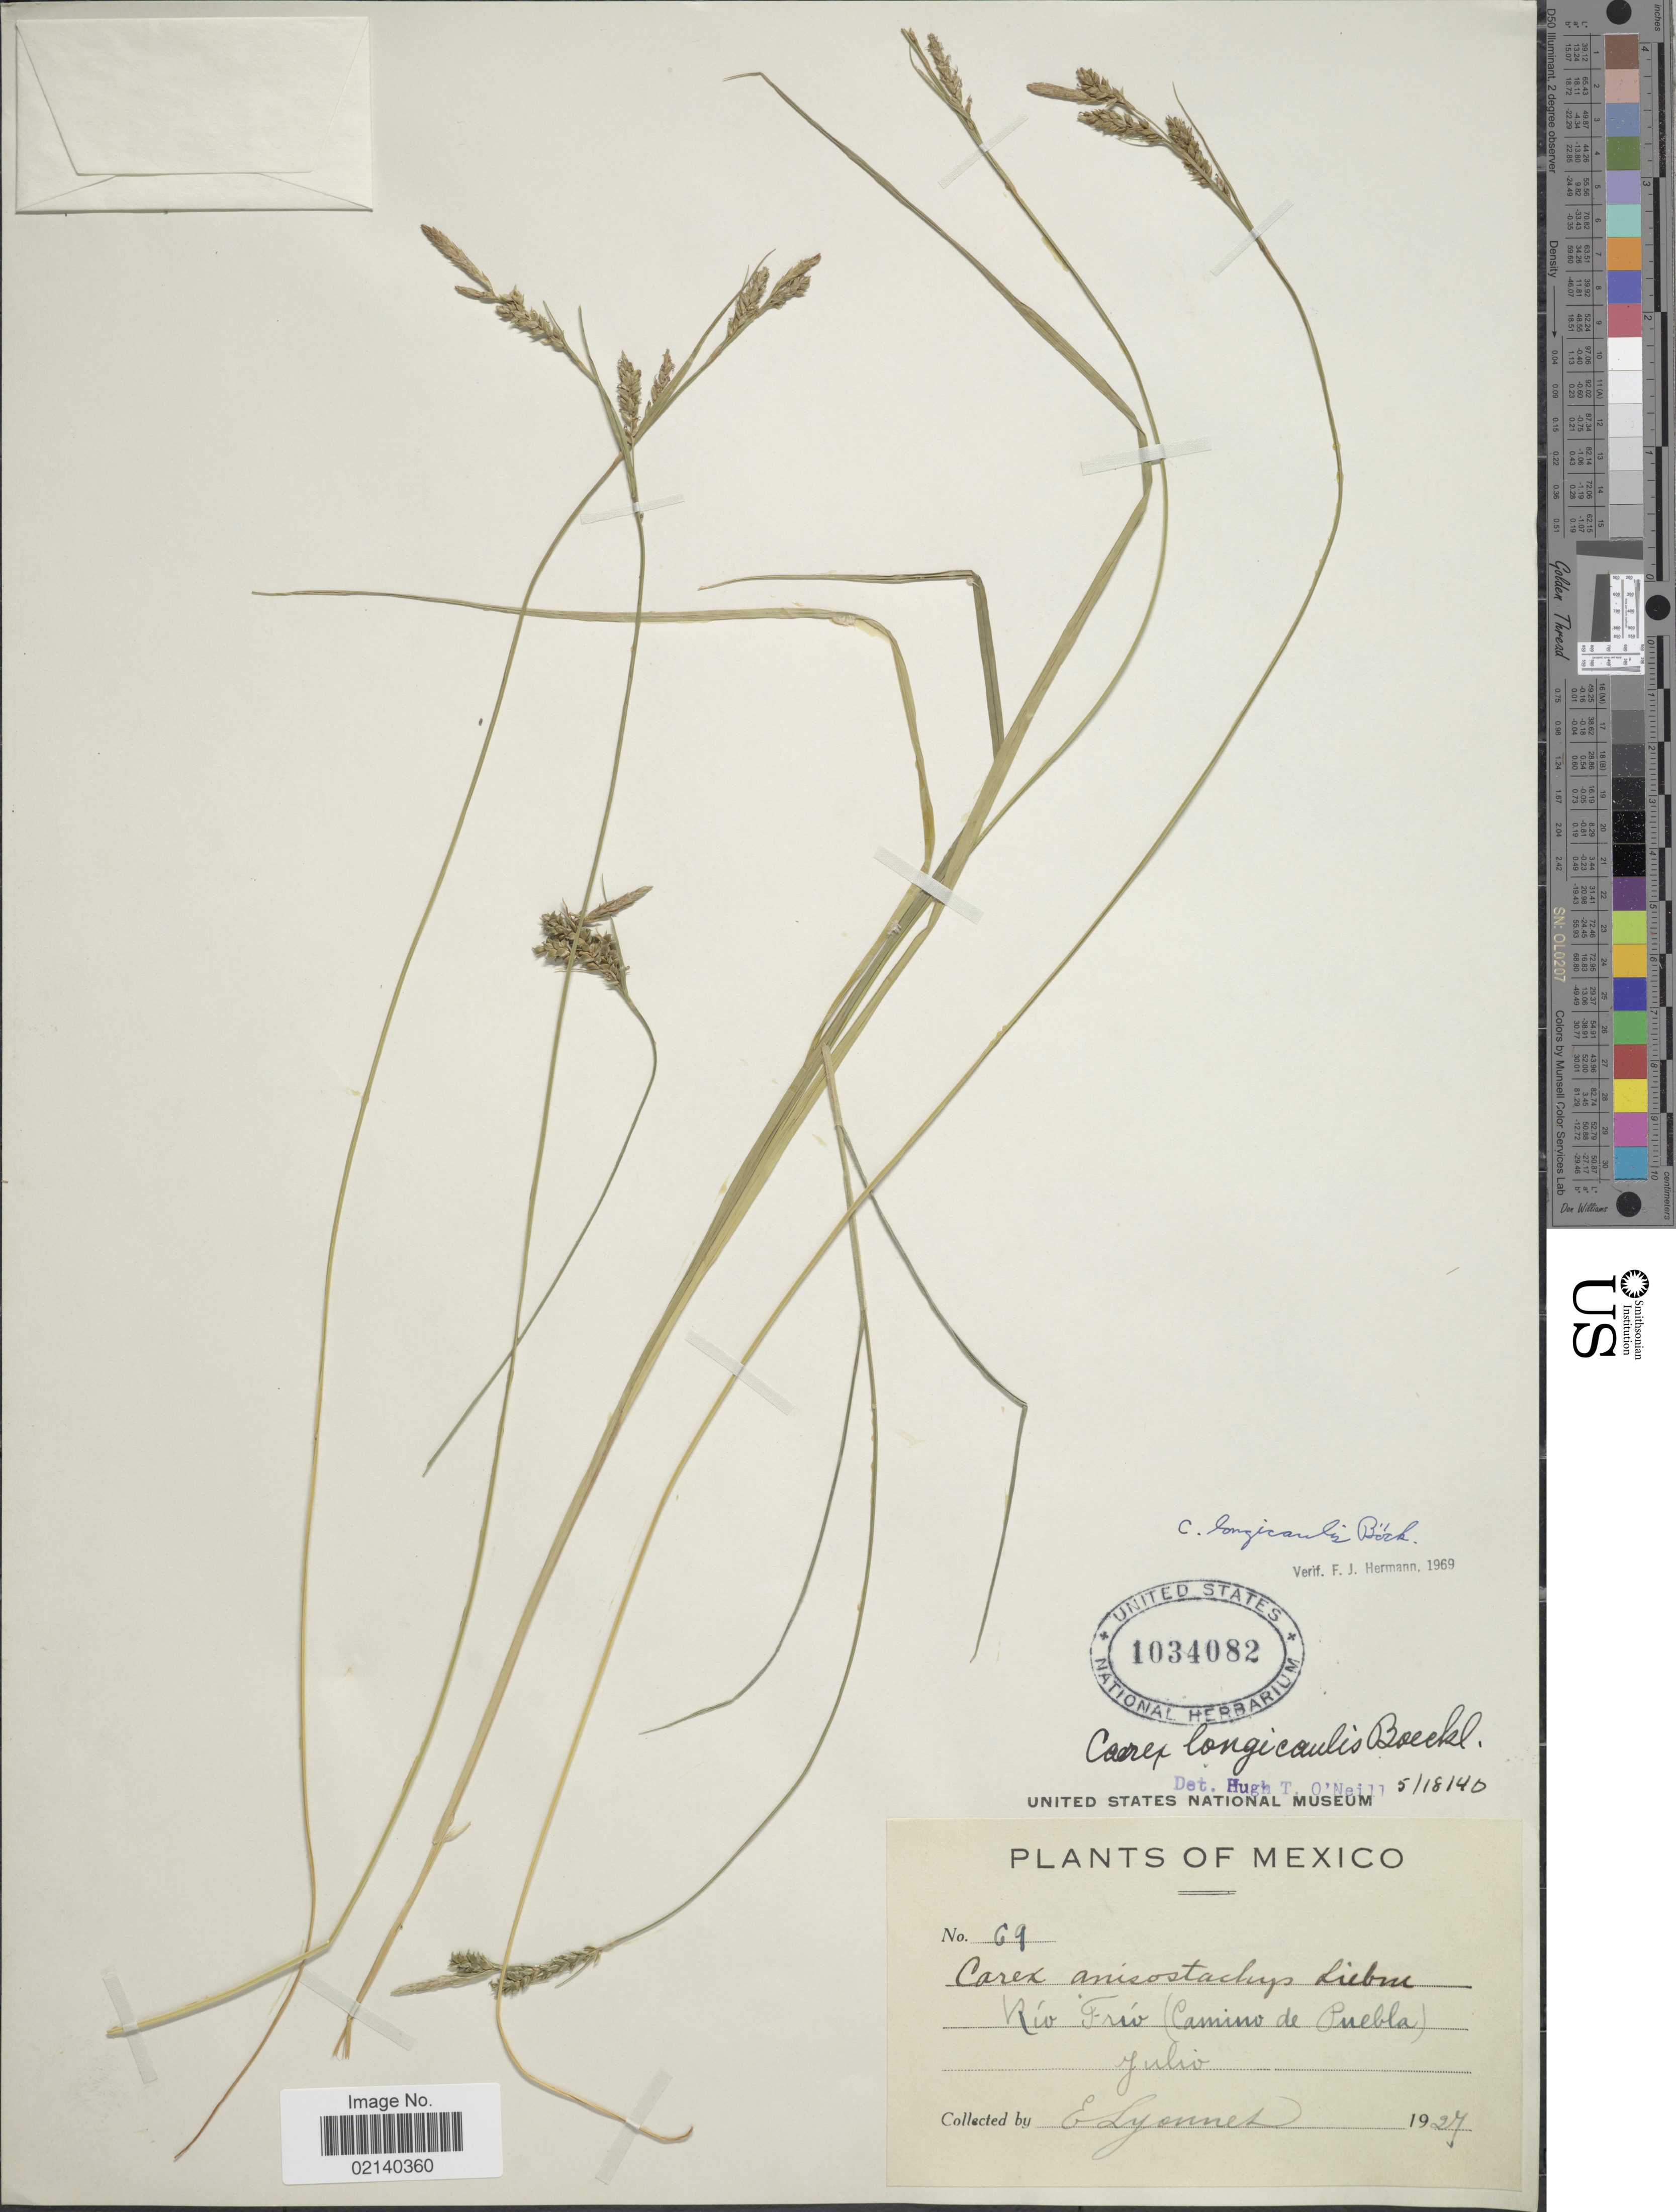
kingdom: Plantae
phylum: Tracheophyta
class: Liliopsida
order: Poales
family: Cyperaceae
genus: Carex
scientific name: Carex longicaulis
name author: Boeckeler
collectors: E. Lyonnet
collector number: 69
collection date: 1927-07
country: Mexico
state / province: Puebla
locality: Rio Frio (Camino de Puebla).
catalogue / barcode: US 1034082